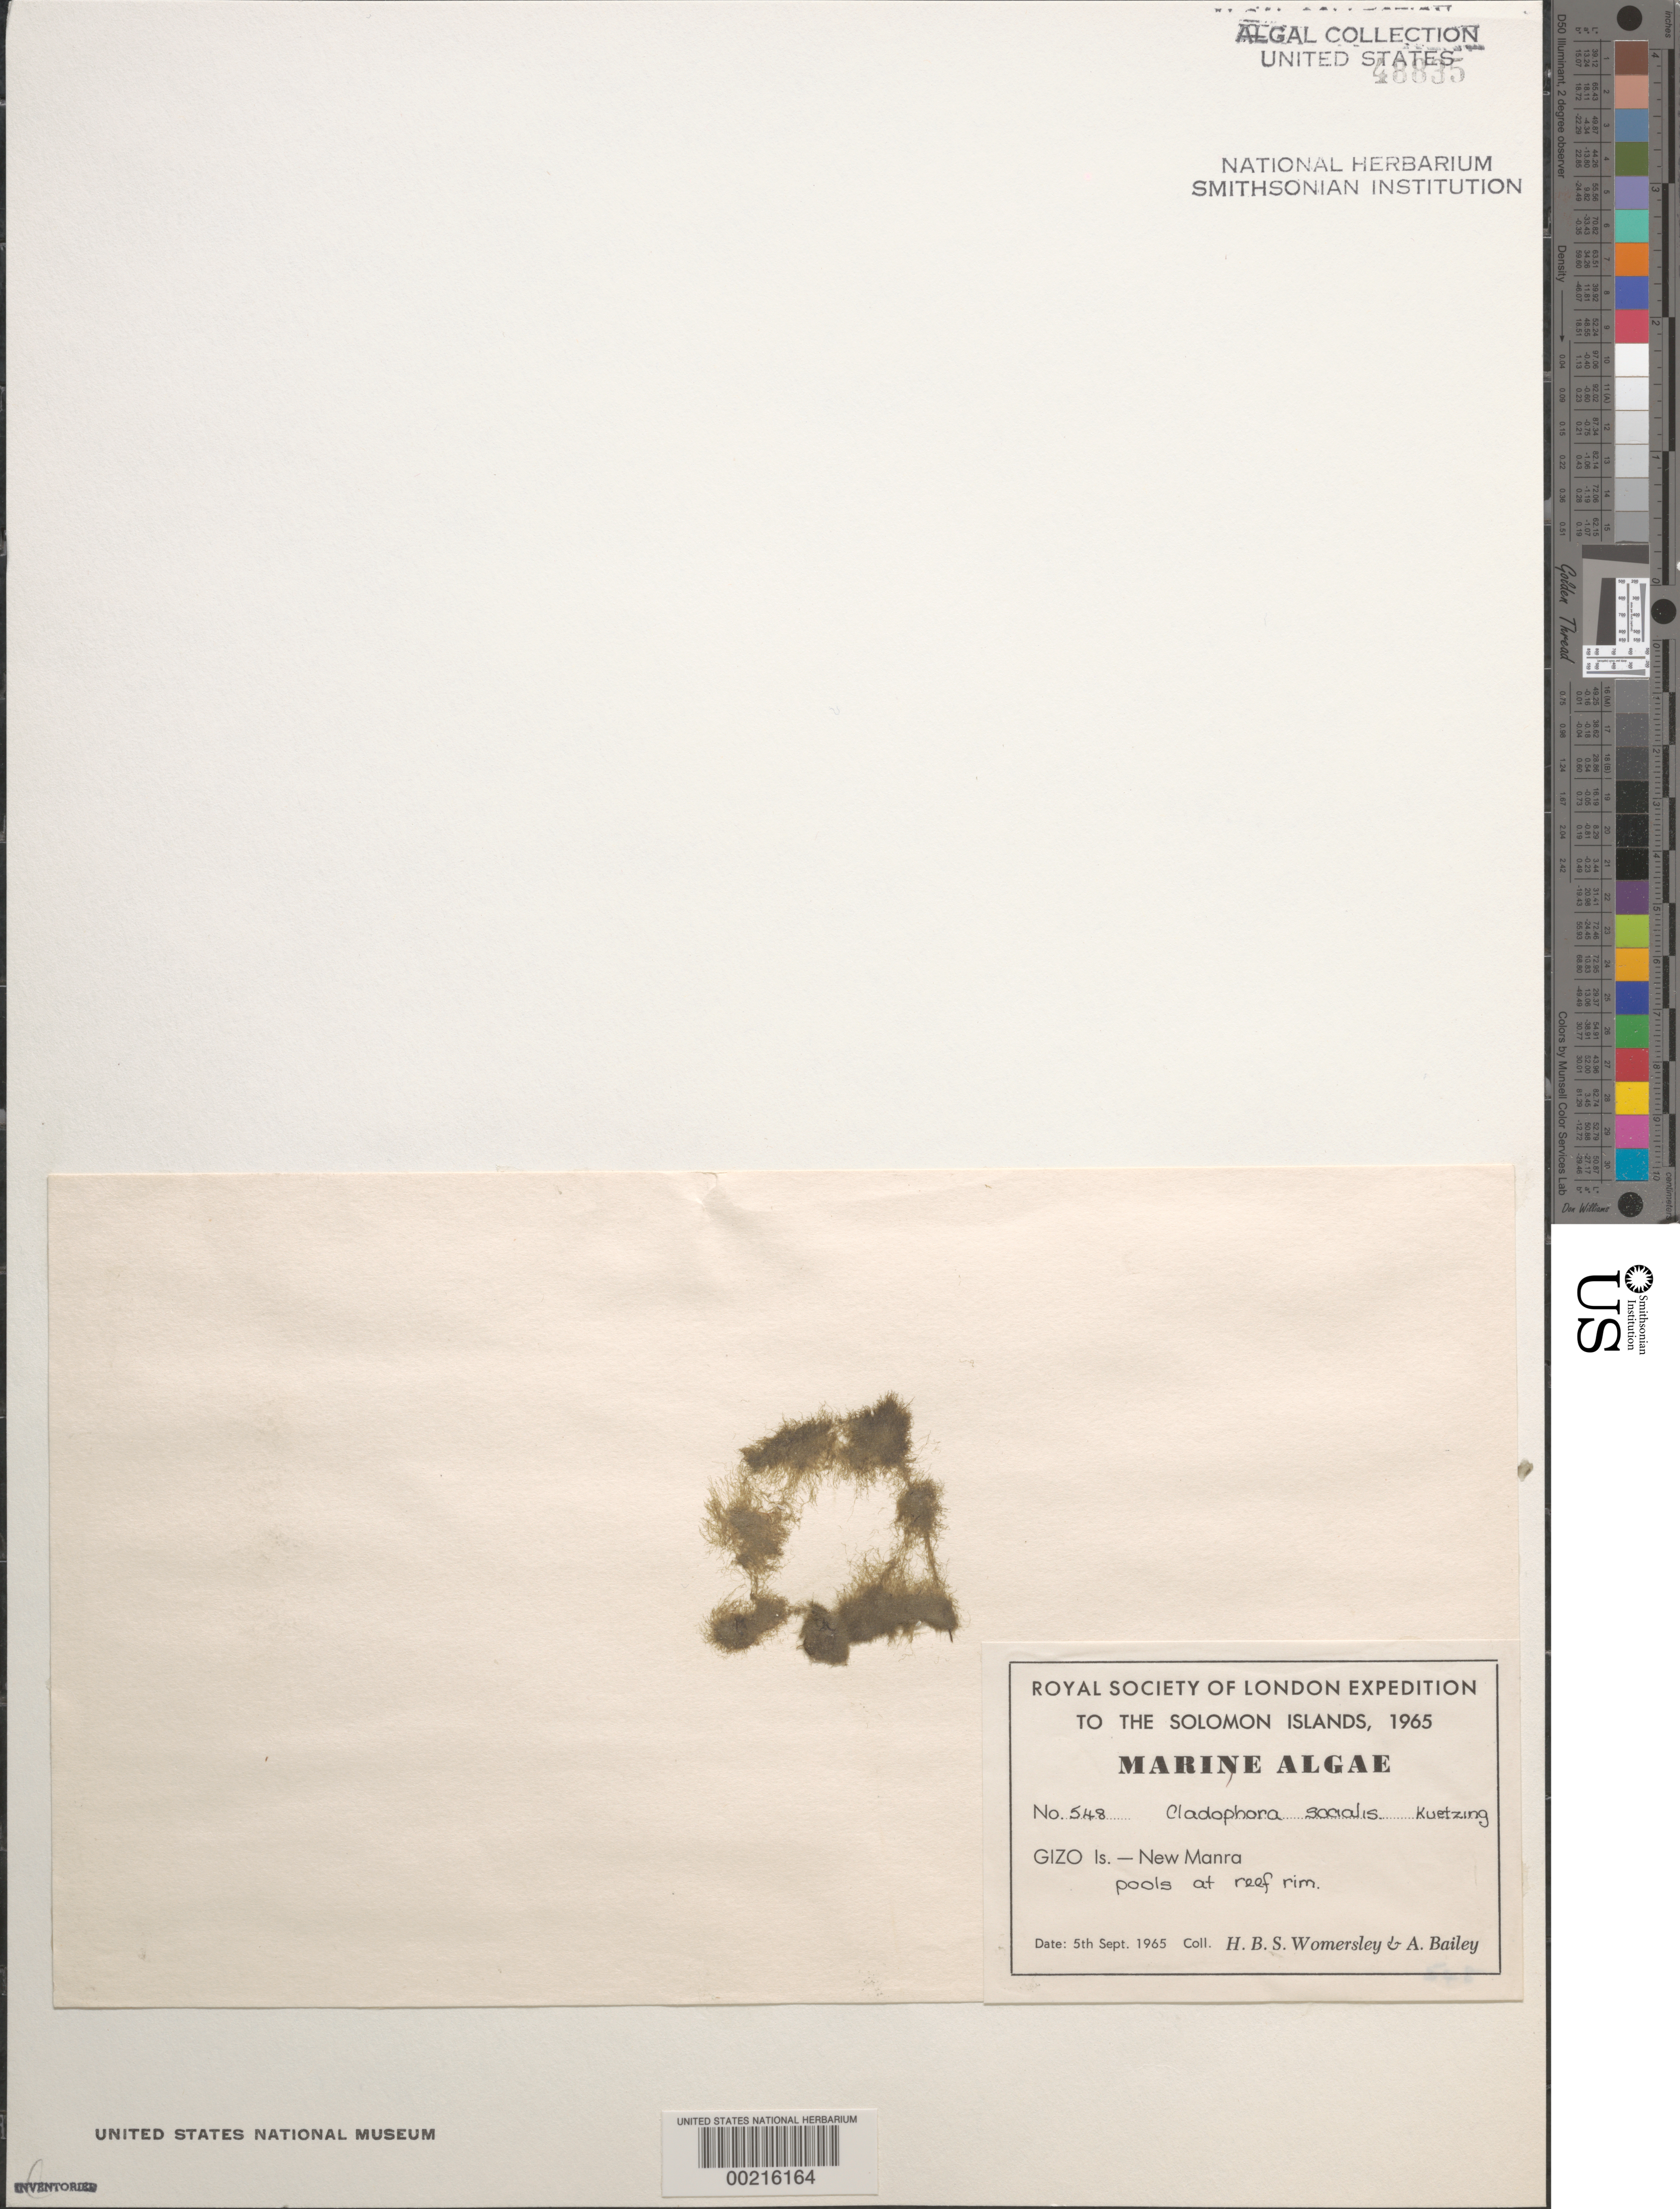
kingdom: Plantae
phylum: Chlorophyta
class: Ulvophyceae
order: Cladophorales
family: Cladophoraceae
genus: Cladophora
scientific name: Cladophora socialis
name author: Kütz.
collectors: H. B. S. Womersley & A. Bailey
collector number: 548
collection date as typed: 05 Sep 1965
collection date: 1965-09-05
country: Solomon Islands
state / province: Western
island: Ghizo [Gizo]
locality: New Manra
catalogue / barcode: US 48835